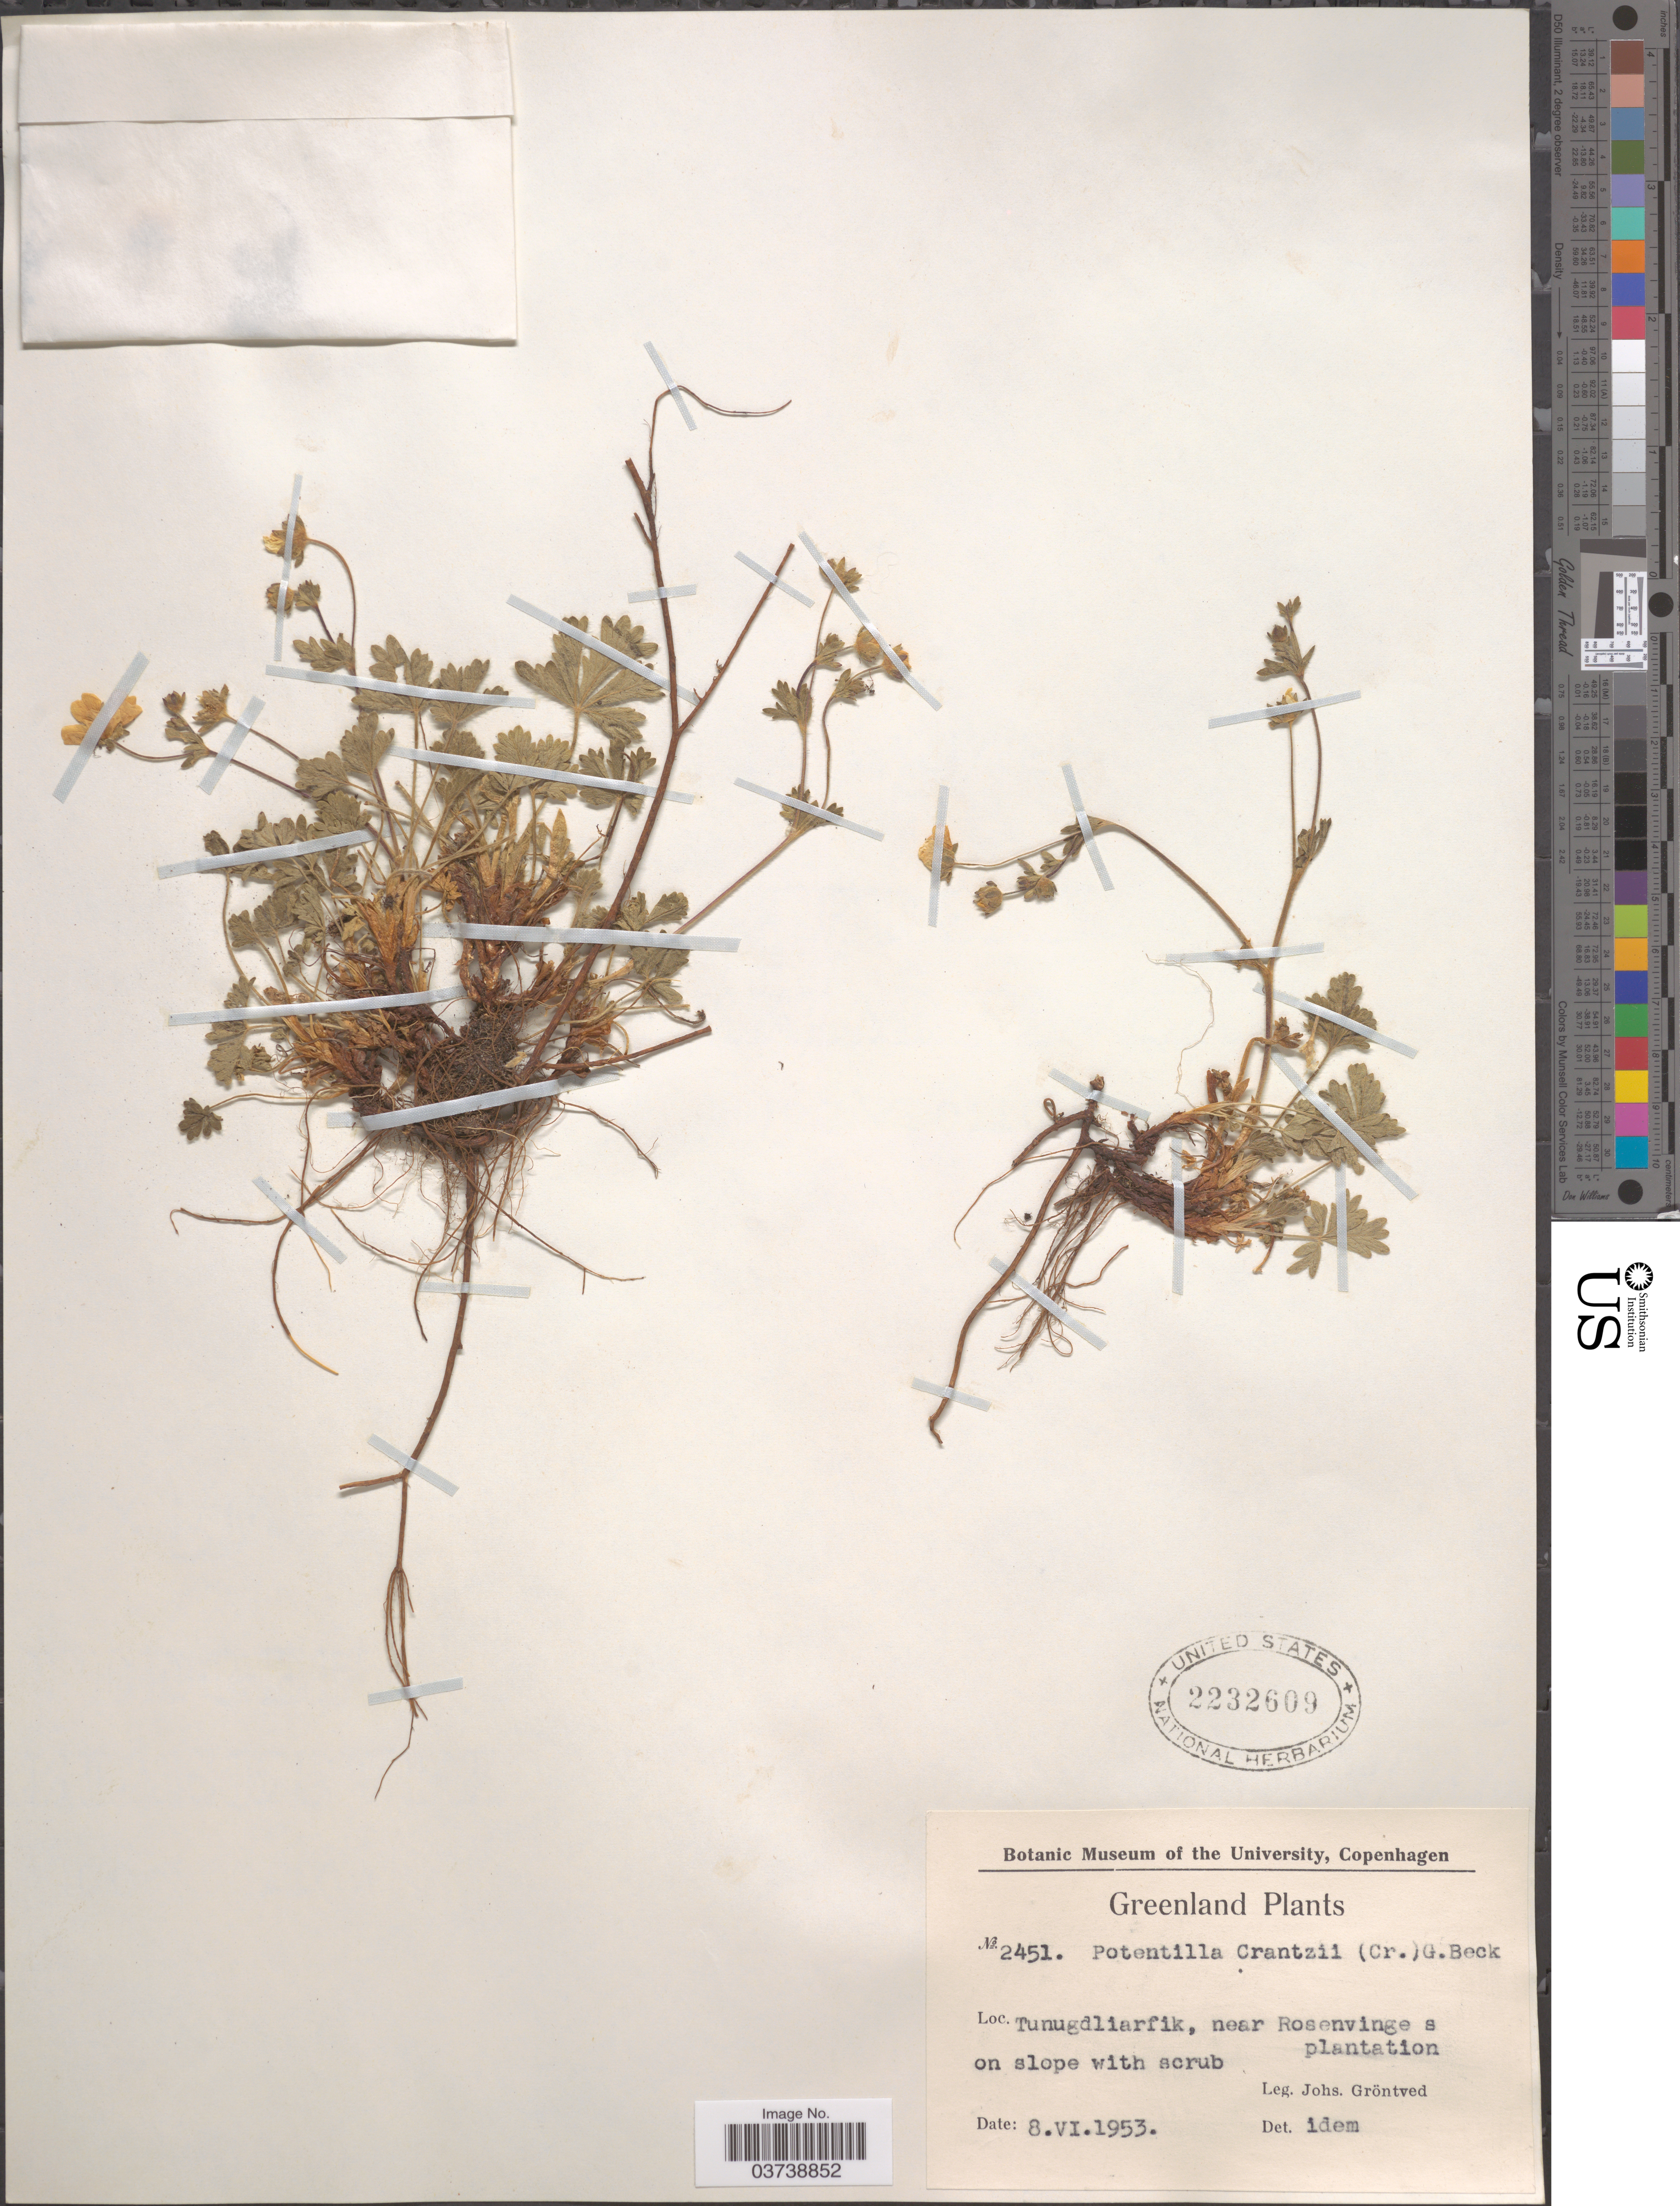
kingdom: Plantae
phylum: Tracheophyta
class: Magnoliopsida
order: Rosales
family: Rosaceae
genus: Potentilla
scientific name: Potentilla crantzii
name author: (Crantz) Beck ex Fritsch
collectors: J. Grøntved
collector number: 2451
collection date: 1953-06-08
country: Greenland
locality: Tunugdliarfik, near Rosenvinge s on slope.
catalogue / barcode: US 2232609